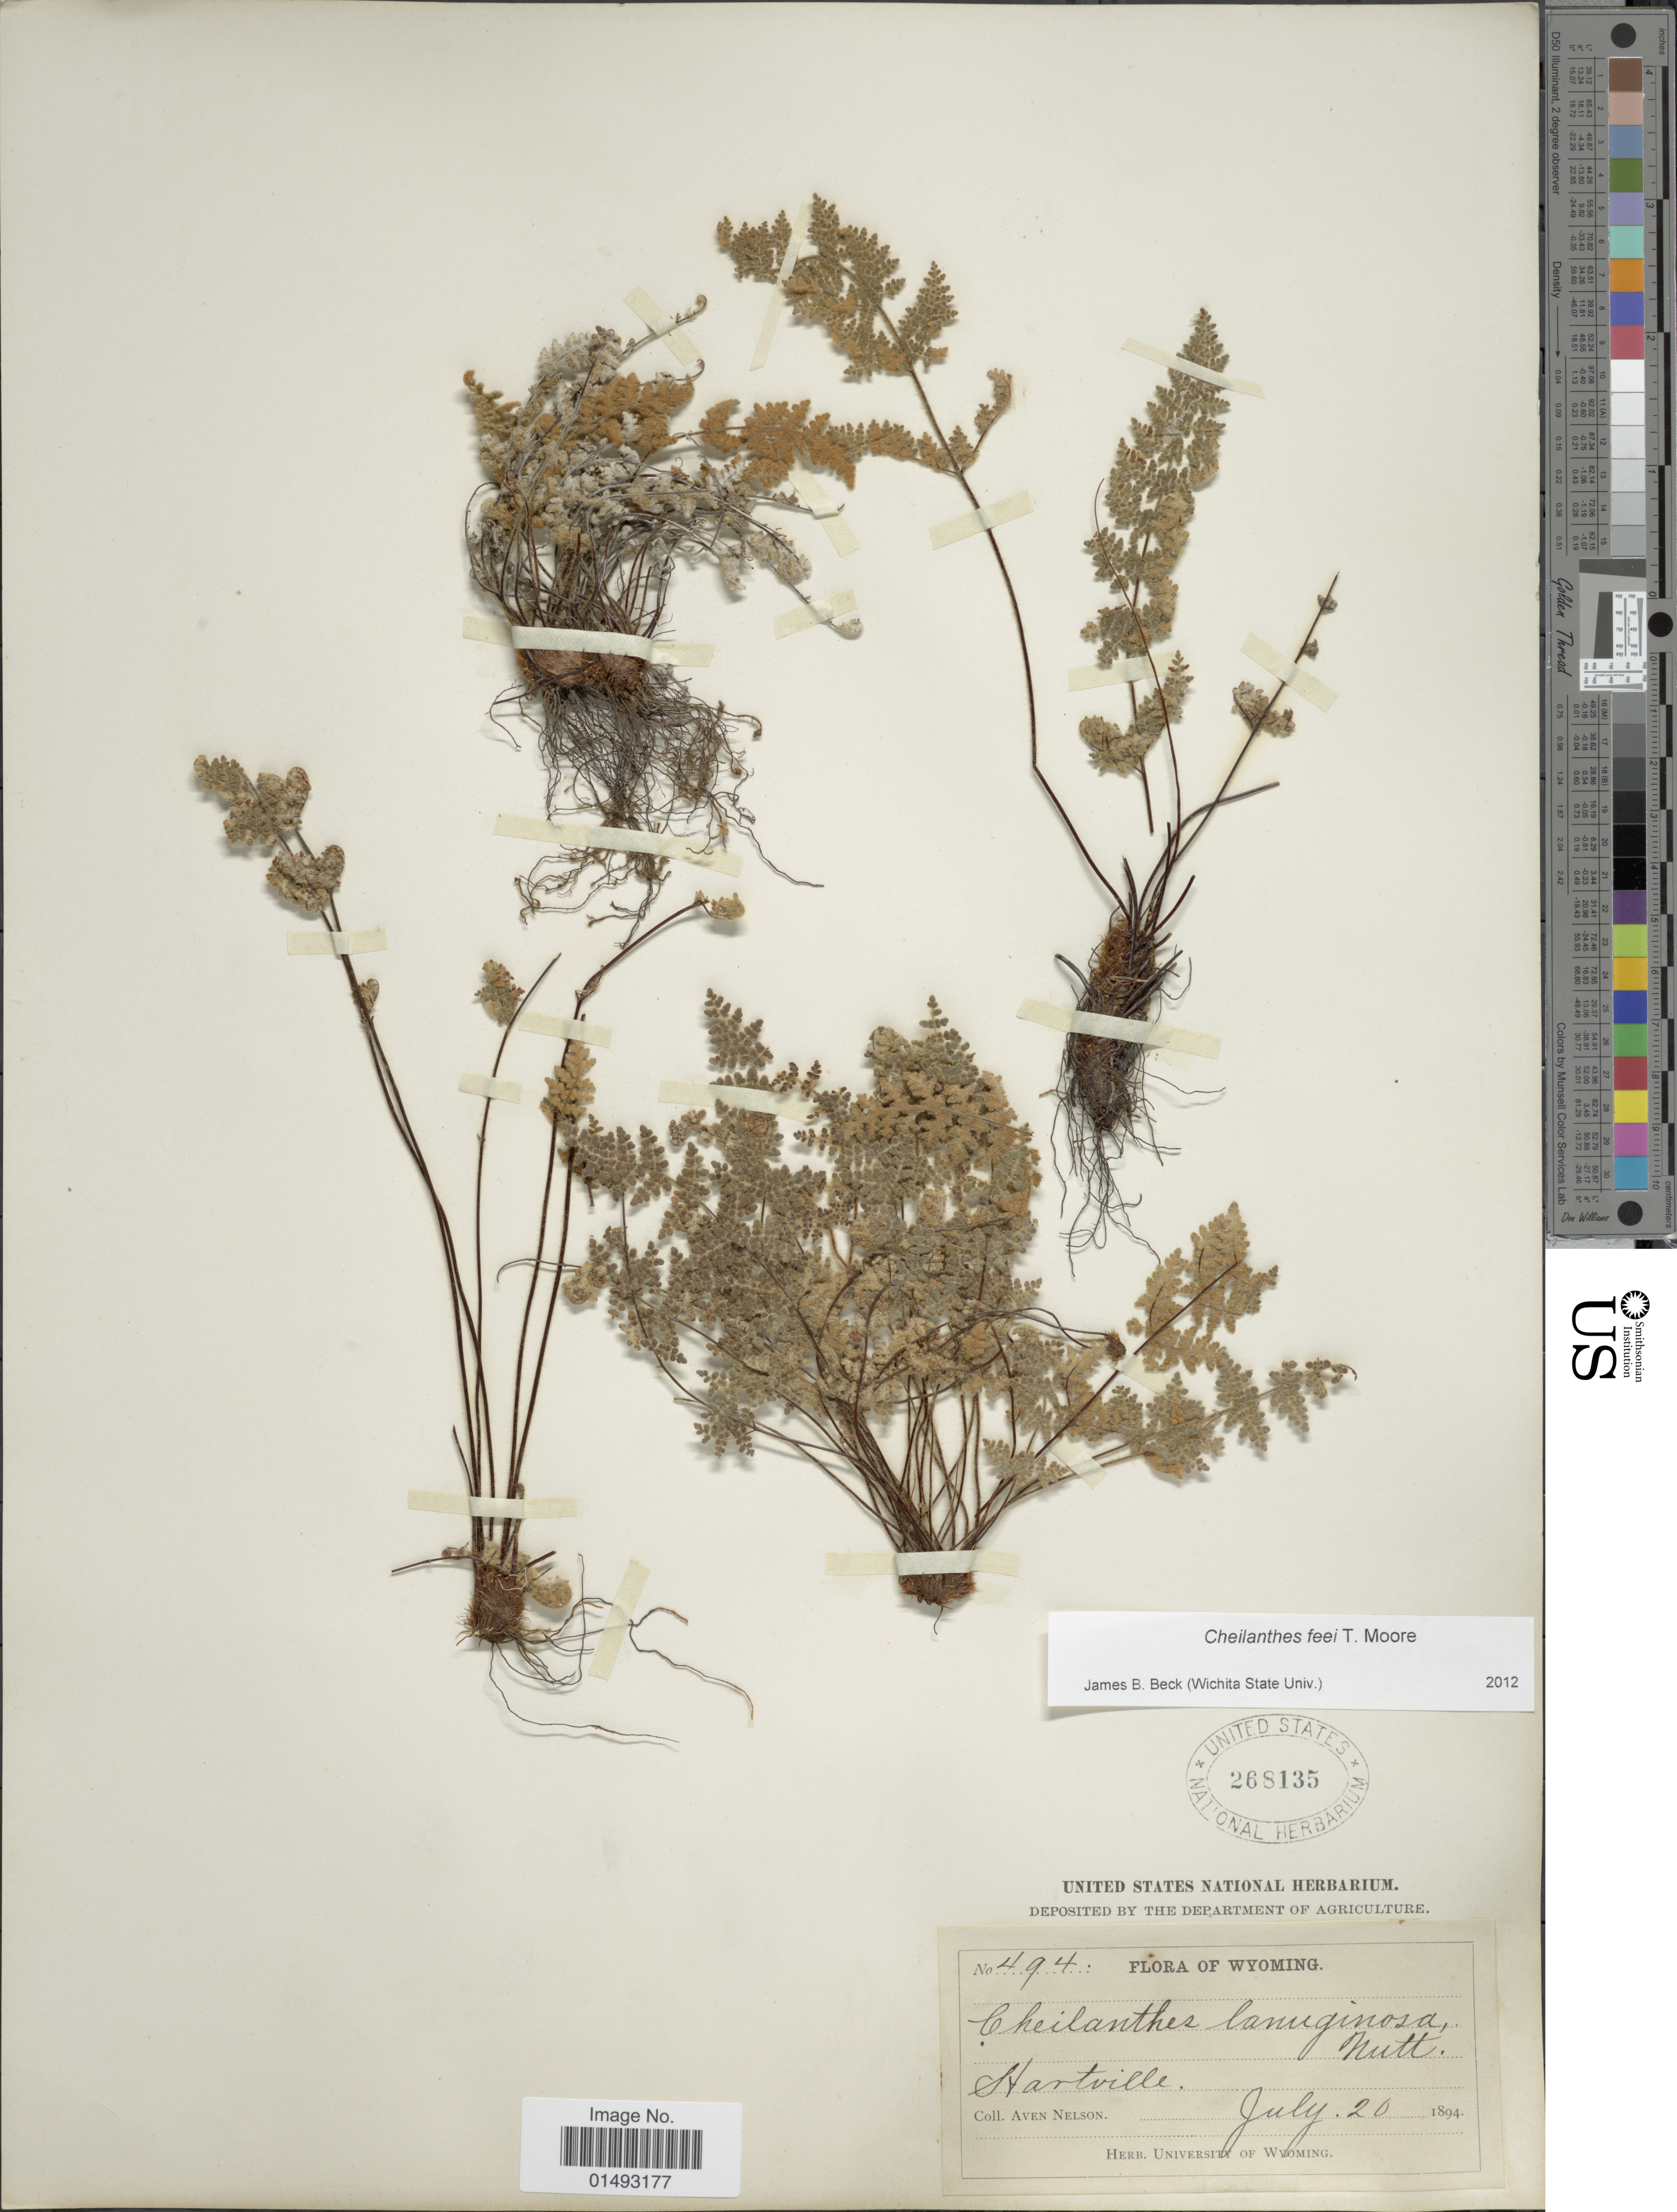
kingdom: Plantae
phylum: Tracheophyta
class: Polypodiopsida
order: Polypodiales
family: Pteridaceae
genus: Myriopteris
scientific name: Myriopteris gracilis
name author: Fée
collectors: A. Nelson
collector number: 494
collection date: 1894-07-20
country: United States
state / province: Wyoming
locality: Hartville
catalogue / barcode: US 268135